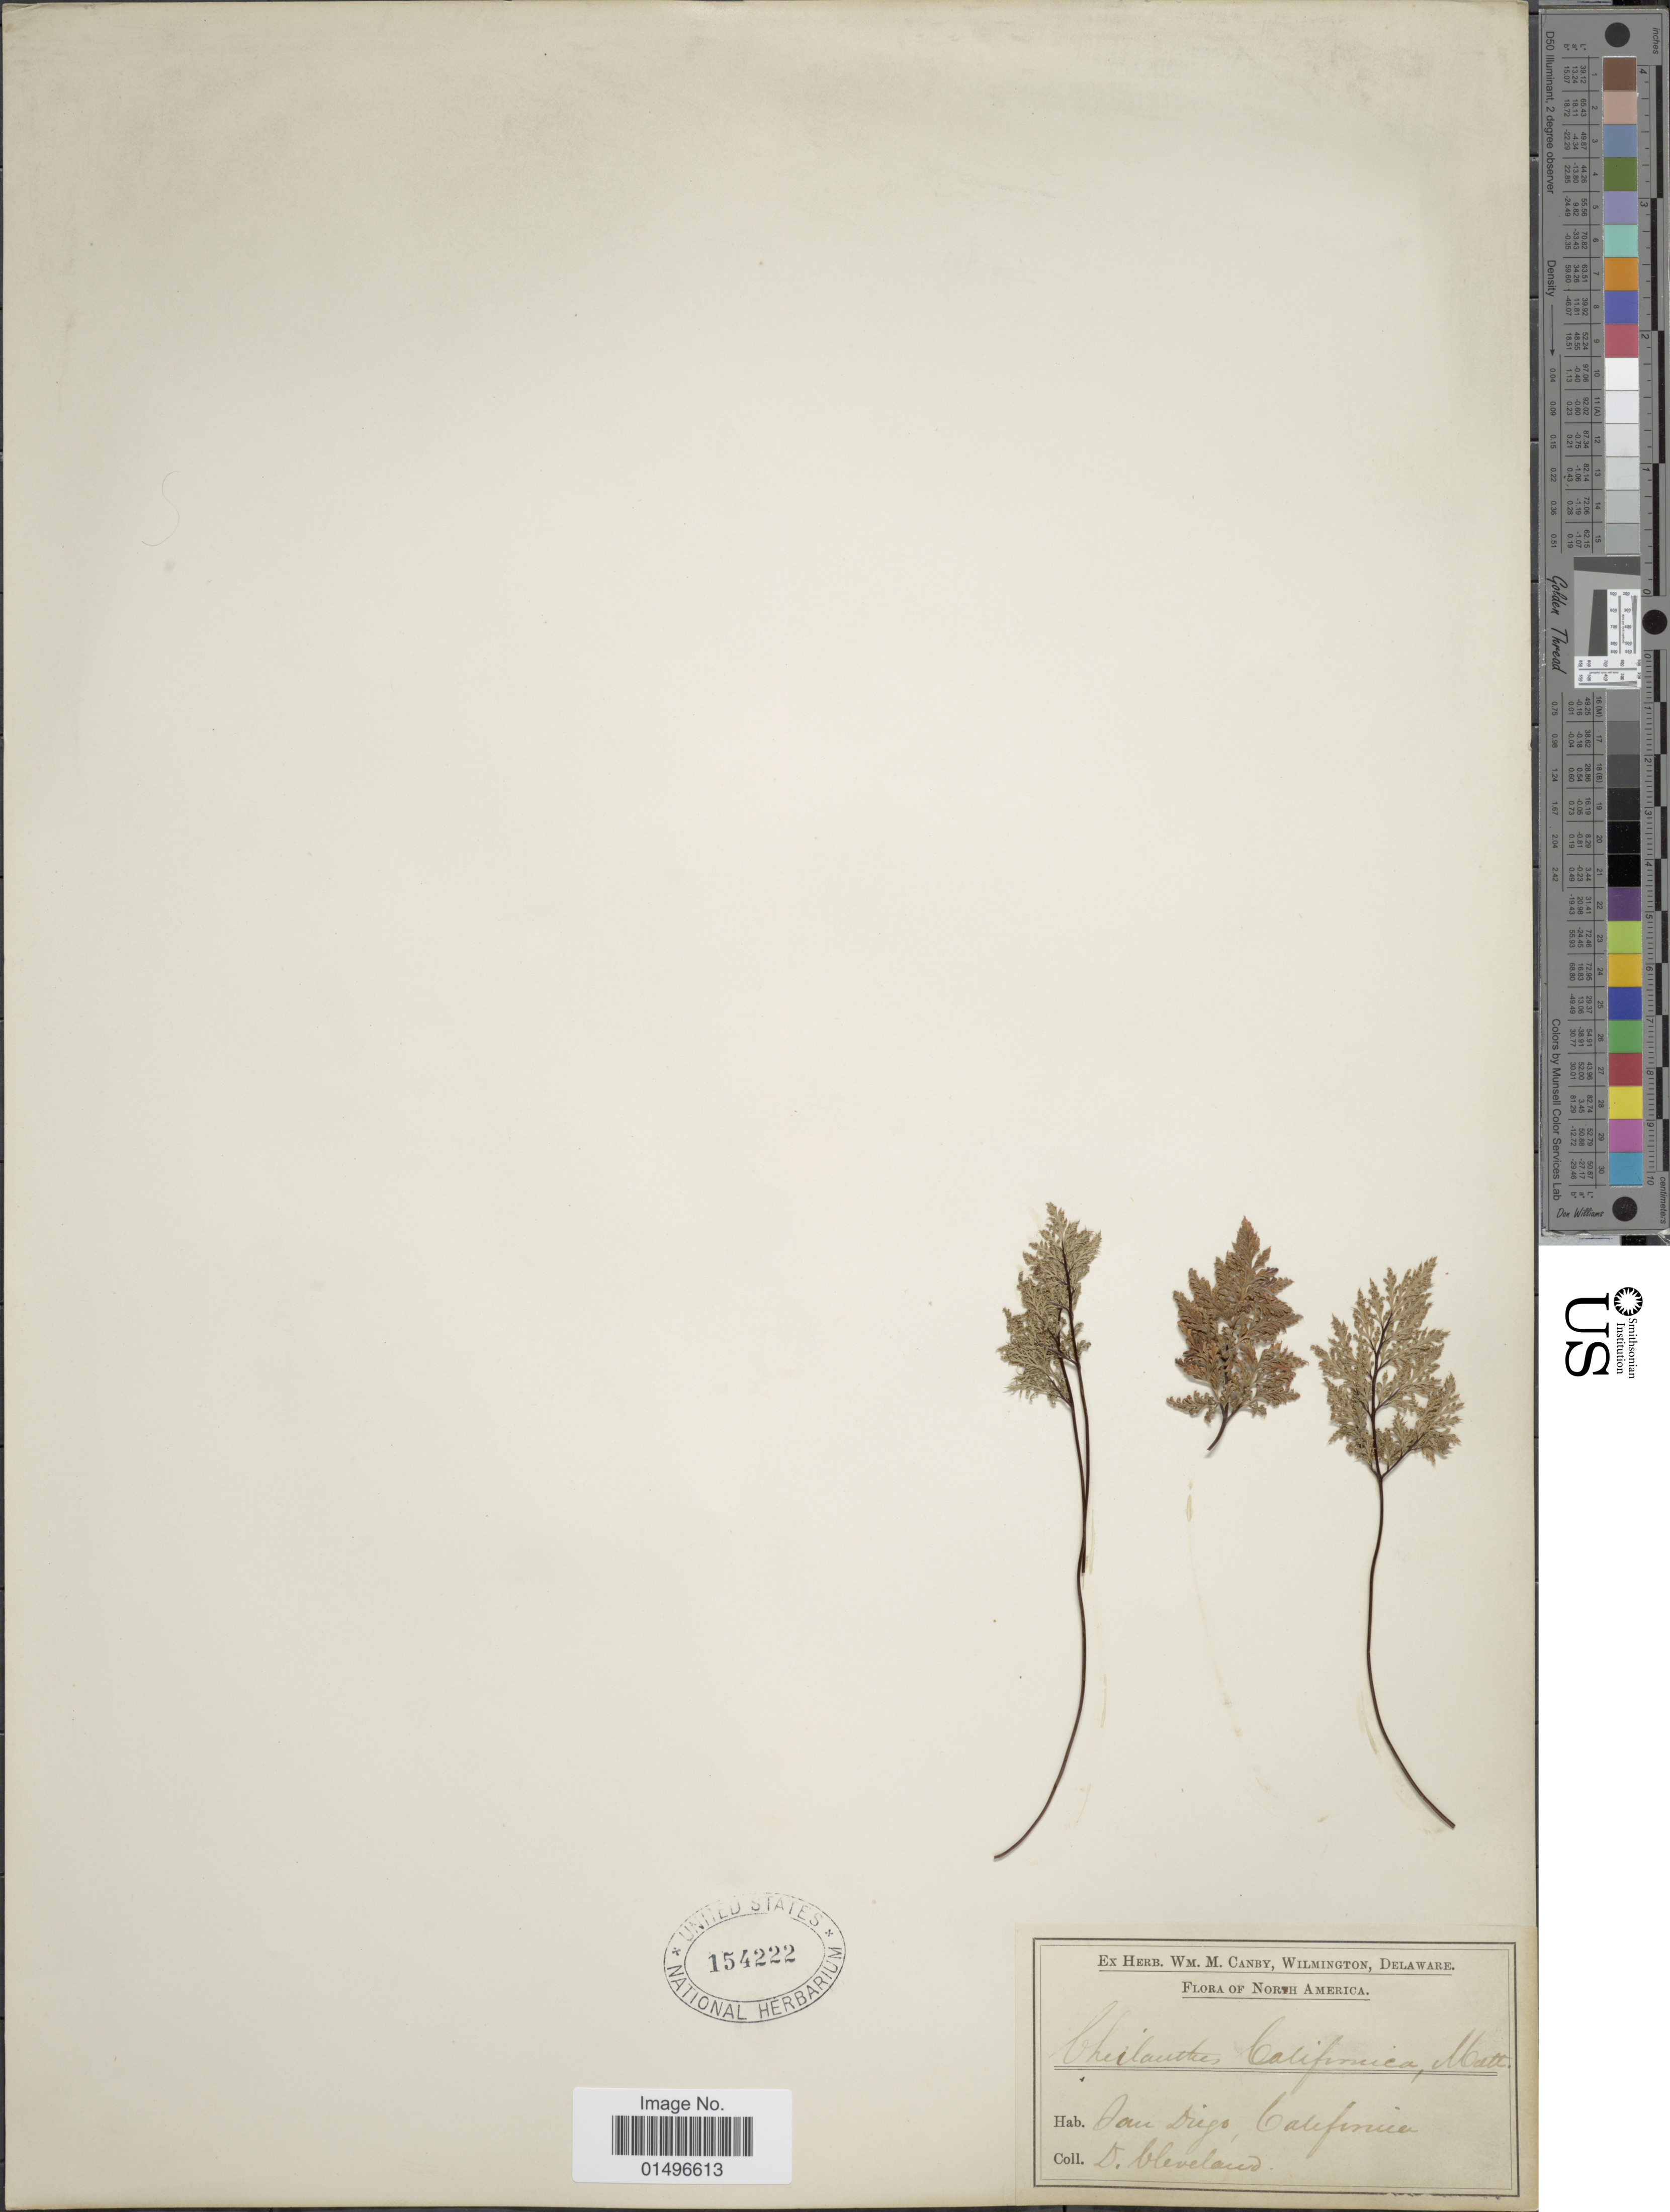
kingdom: Plantae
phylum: Tracheophyta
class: Polypodiopsida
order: Polypodiales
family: Pteridaceae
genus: Aspidotis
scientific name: Aspidotis californica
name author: (Hook.) Nutt. ex Copel.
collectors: D. Cleveland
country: United States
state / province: California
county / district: San Diego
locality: North America, San Diego, California.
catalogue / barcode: US 154222